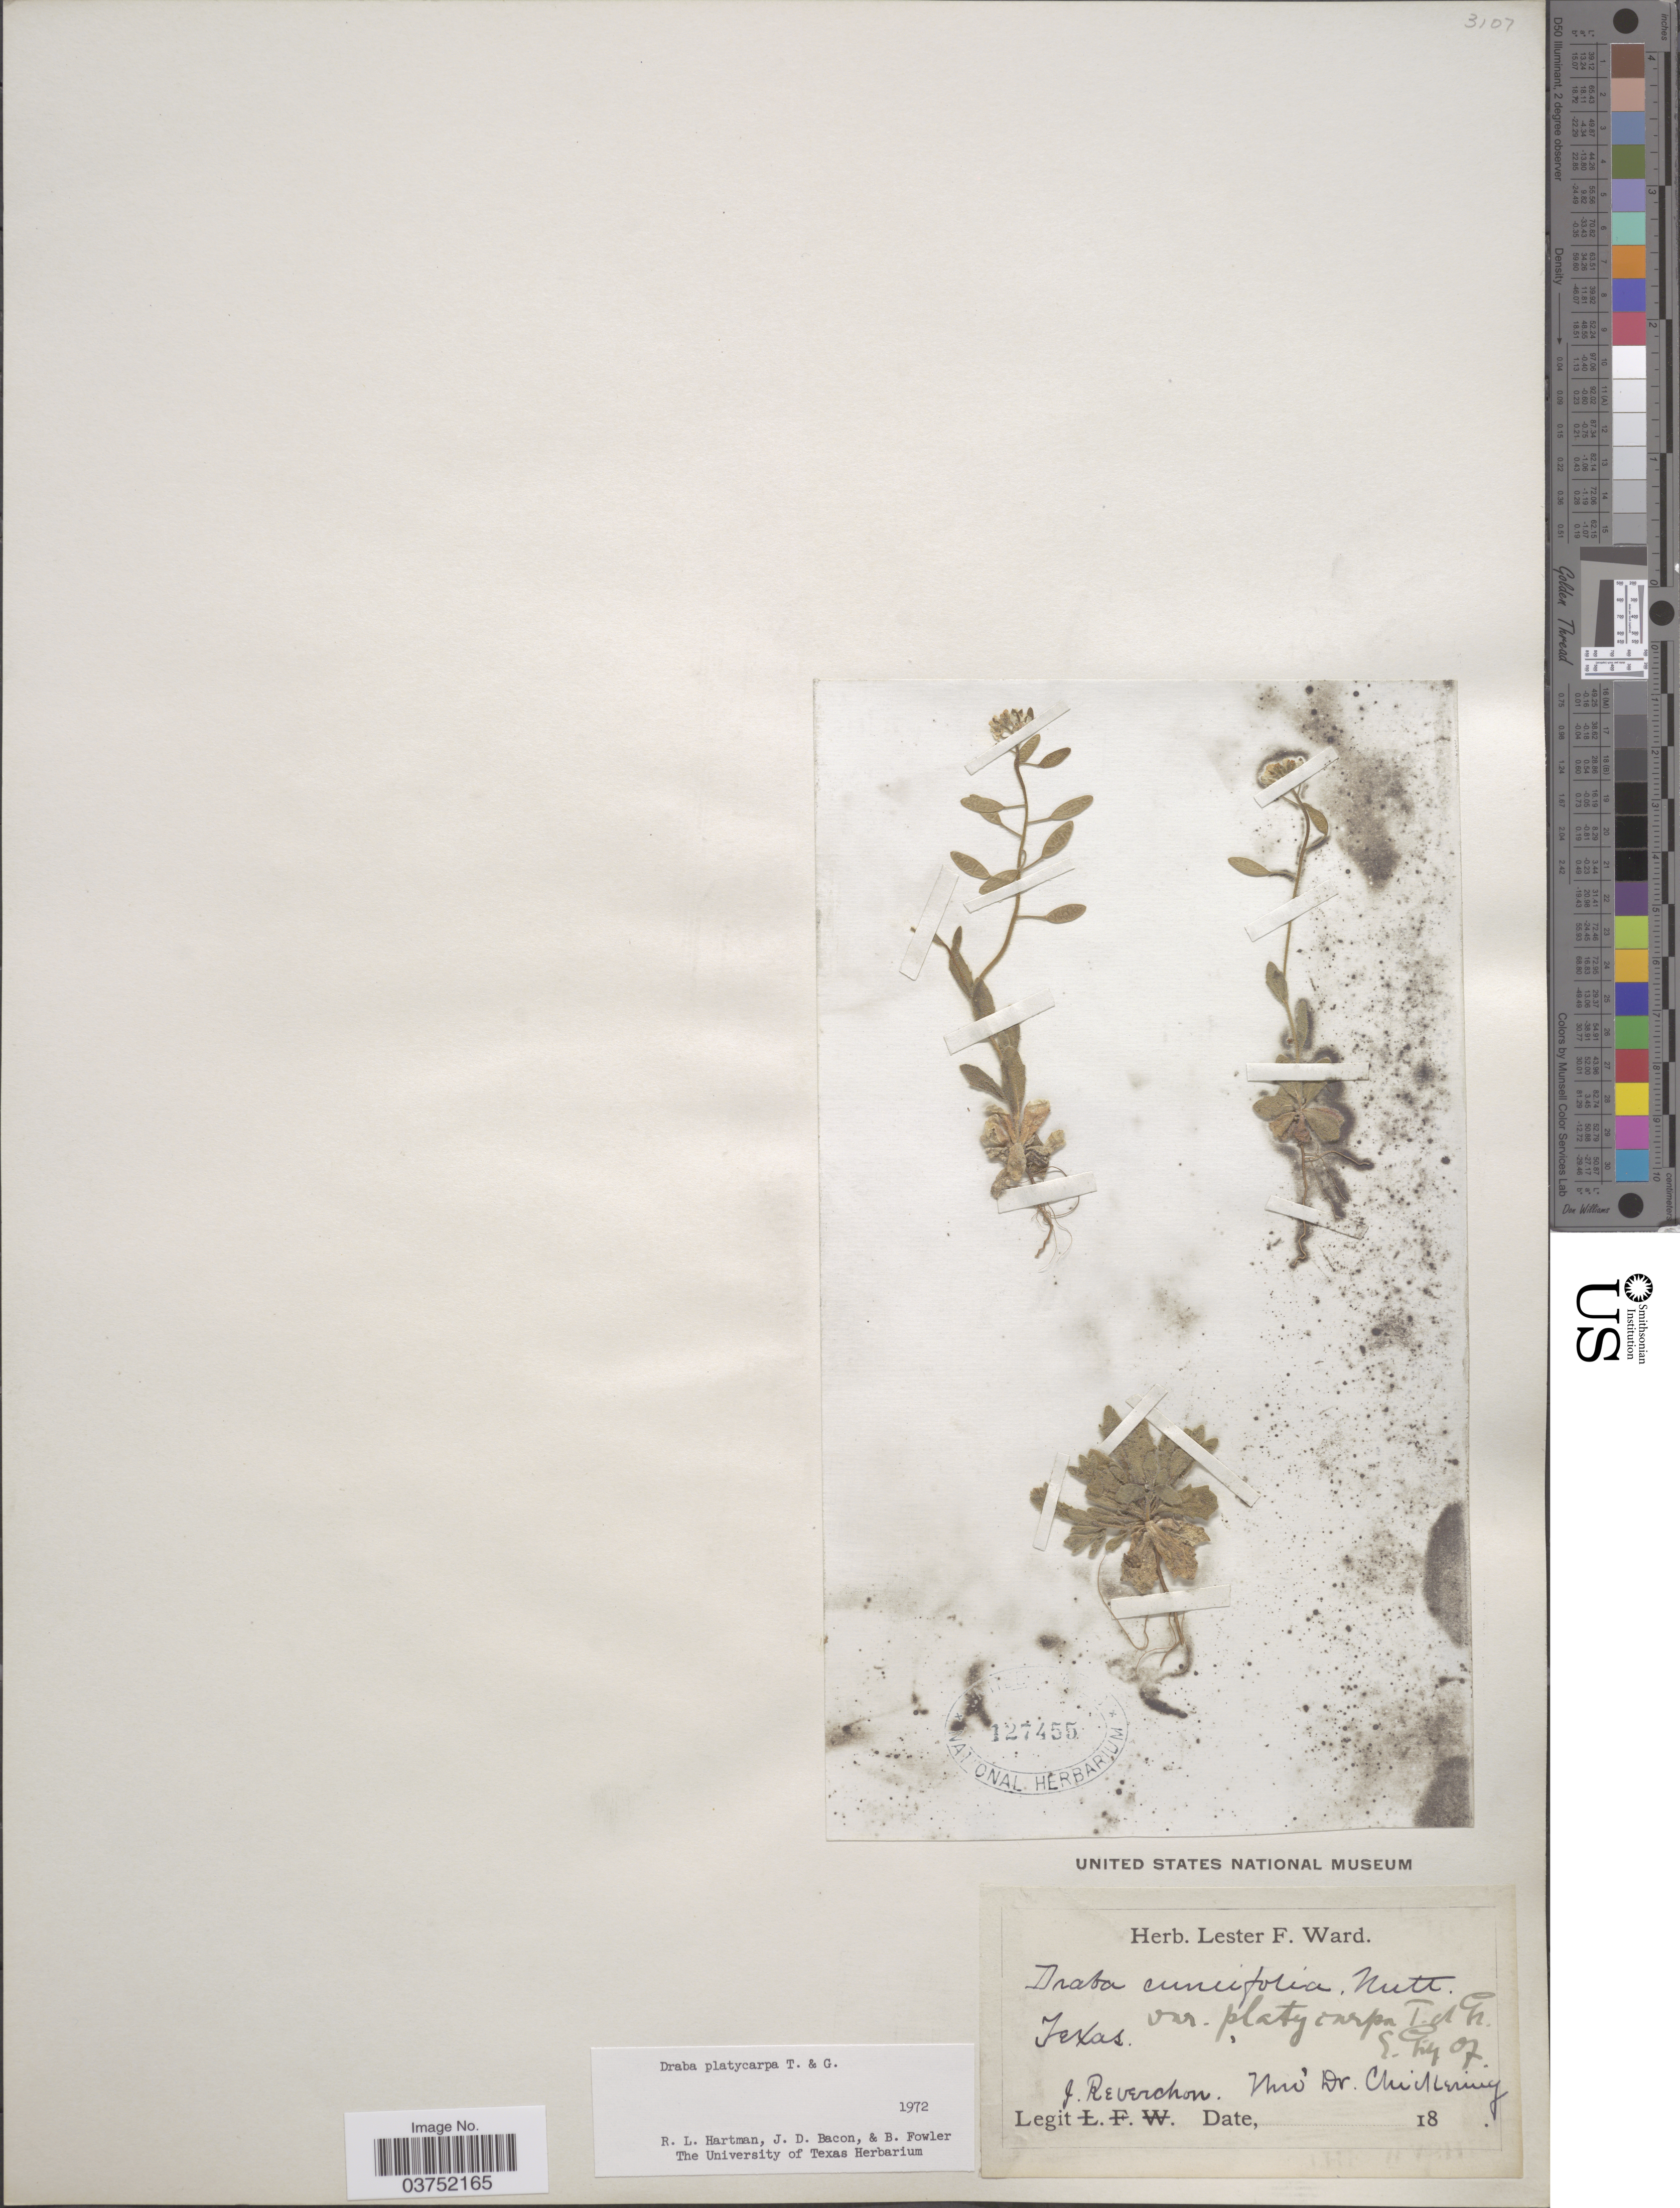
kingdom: Plantae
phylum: Tracheophyta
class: Magnoliopsida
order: Brassicales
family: Brassicaceae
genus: Draba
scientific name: Draba platycarpa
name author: Torr. & A. Gray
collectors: J. Reverchon & D. Chickering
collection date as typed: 18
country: United States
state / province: Texas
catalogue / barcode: US 127455